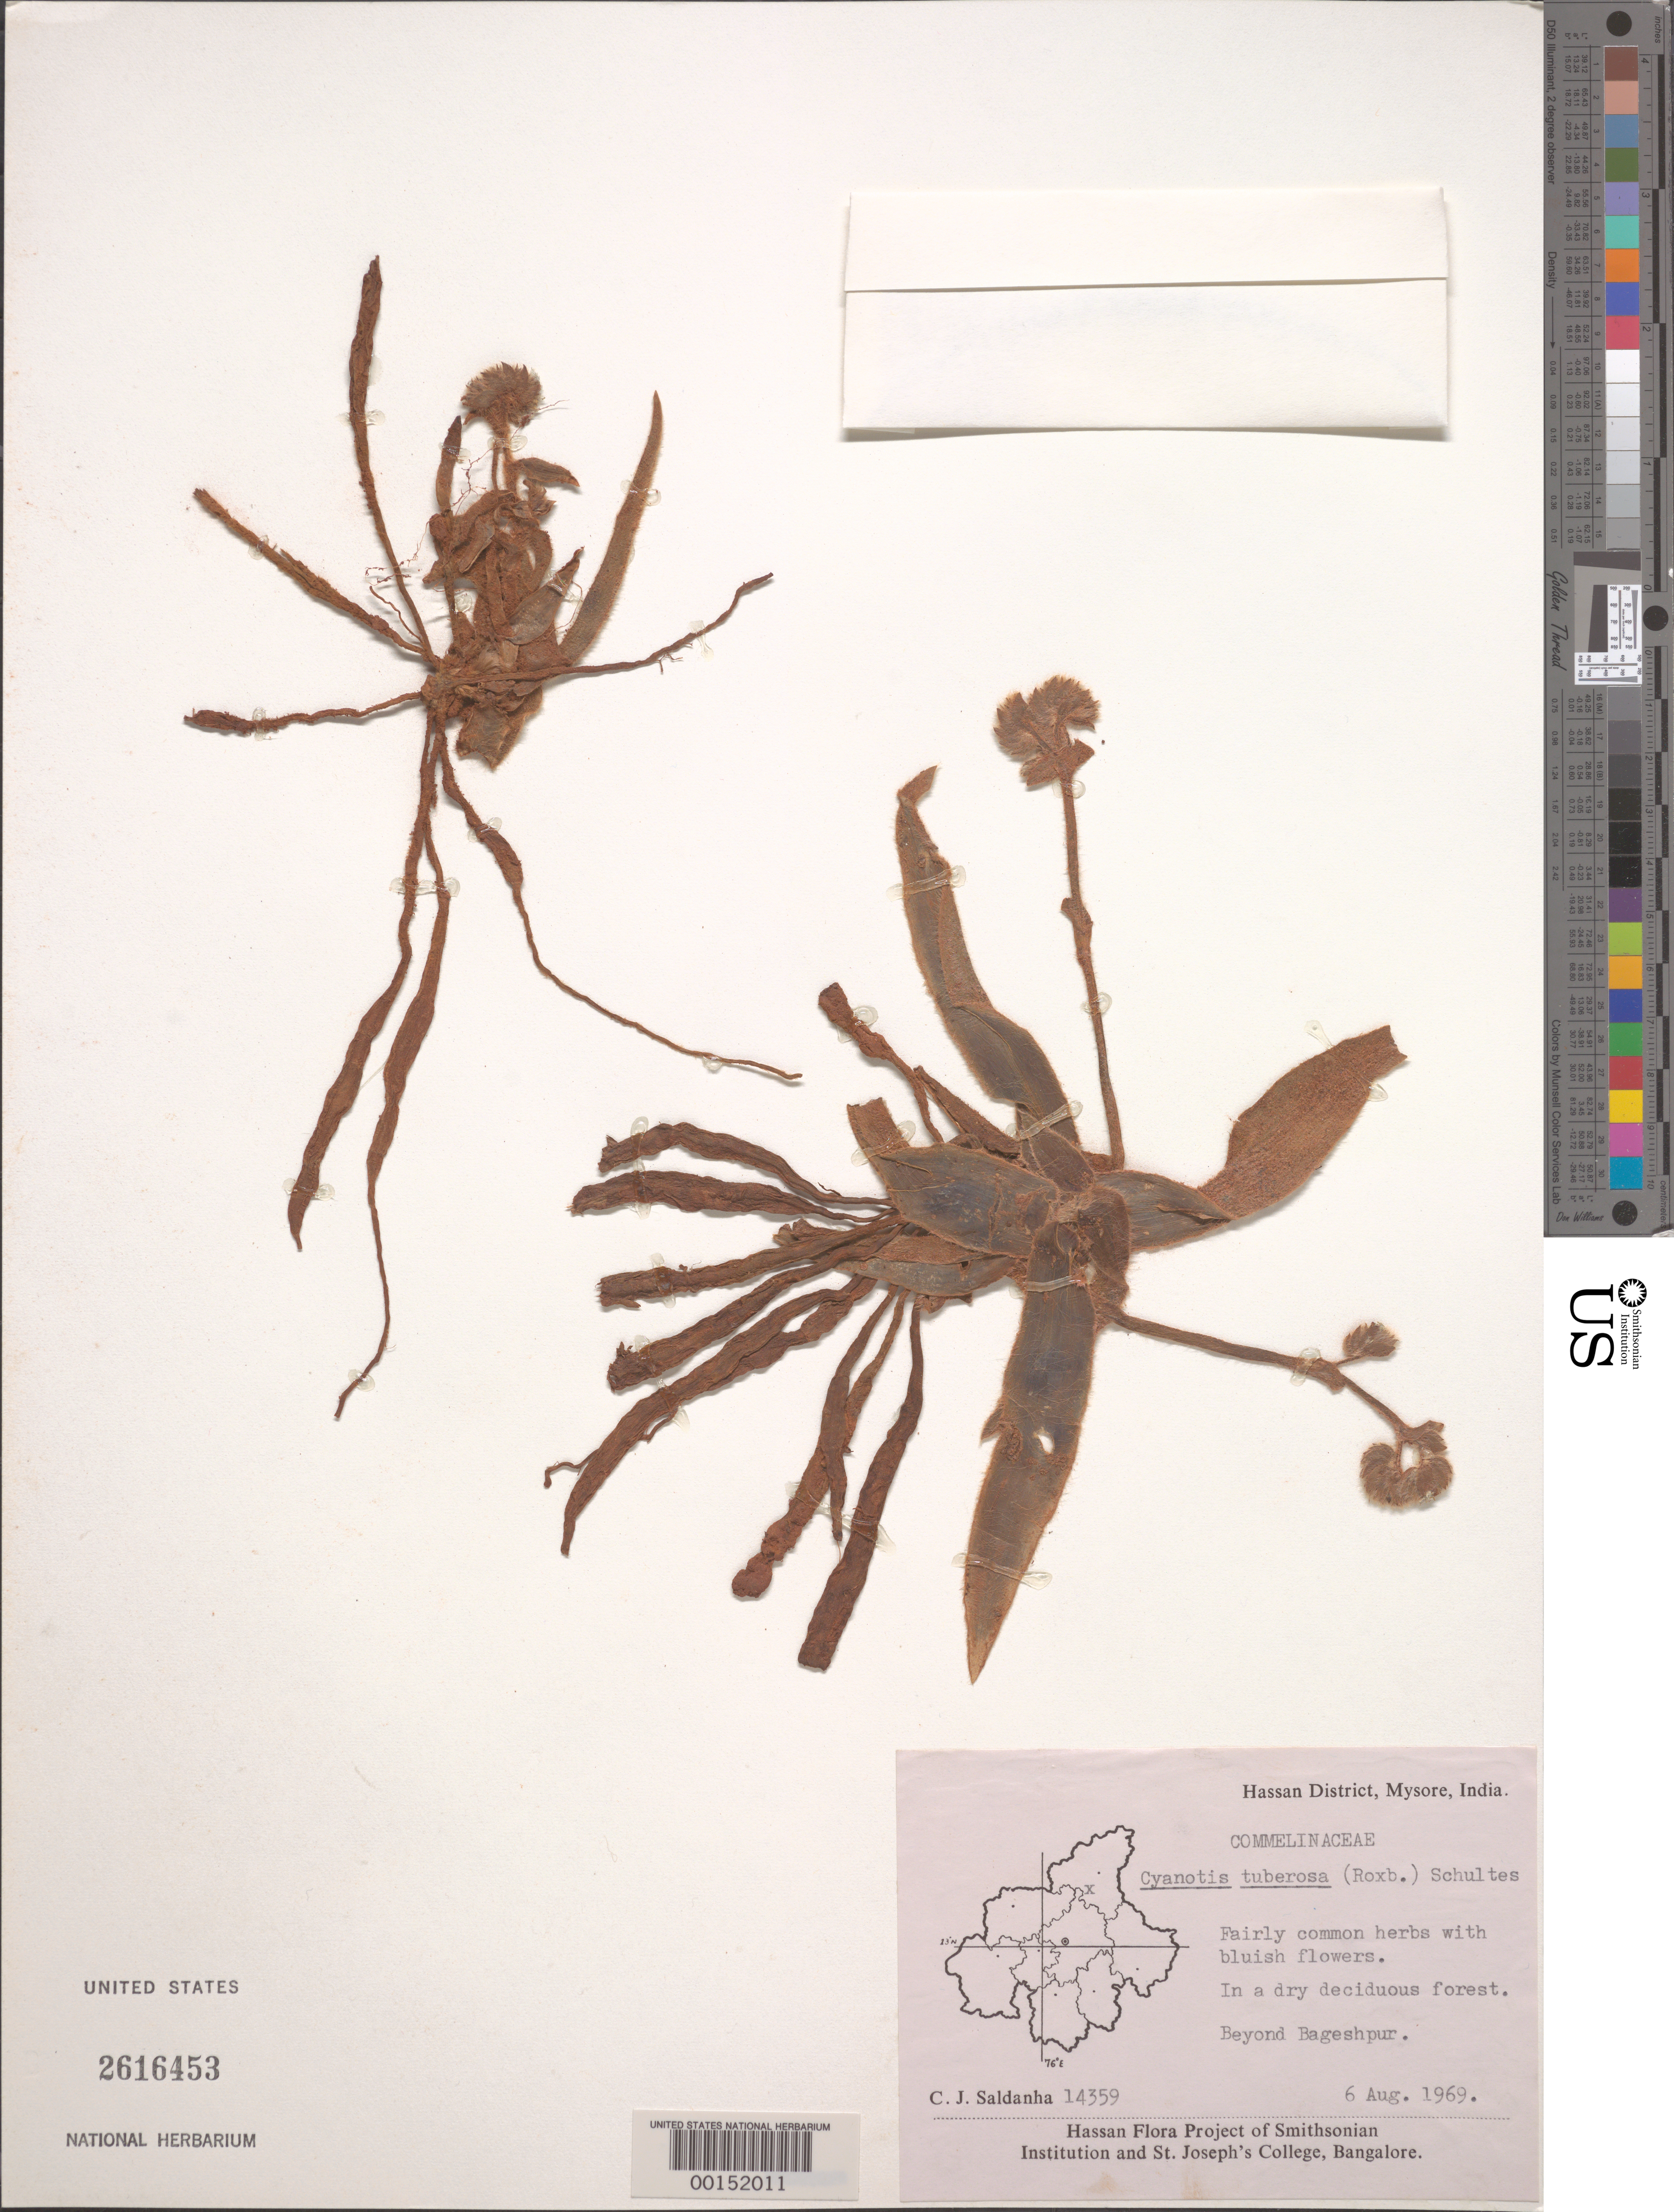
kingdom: Plantae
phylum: Tracheophyta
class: Liliopsida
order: Commelinales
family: Commelinaceae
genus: Cyanotis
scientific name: Cyanotis tuberosa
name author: (Roxb.) Schult. & Schult. f.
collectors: C. J. Saldanha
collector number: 14359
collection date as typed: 06 Aug 1969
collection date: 1969-08-06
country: India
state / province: Karnataka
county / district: Hassan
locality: Near bageshpur, mysore state [mysore state = karnataka.]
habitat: Dry deciduous forest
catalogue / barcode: US 2616453